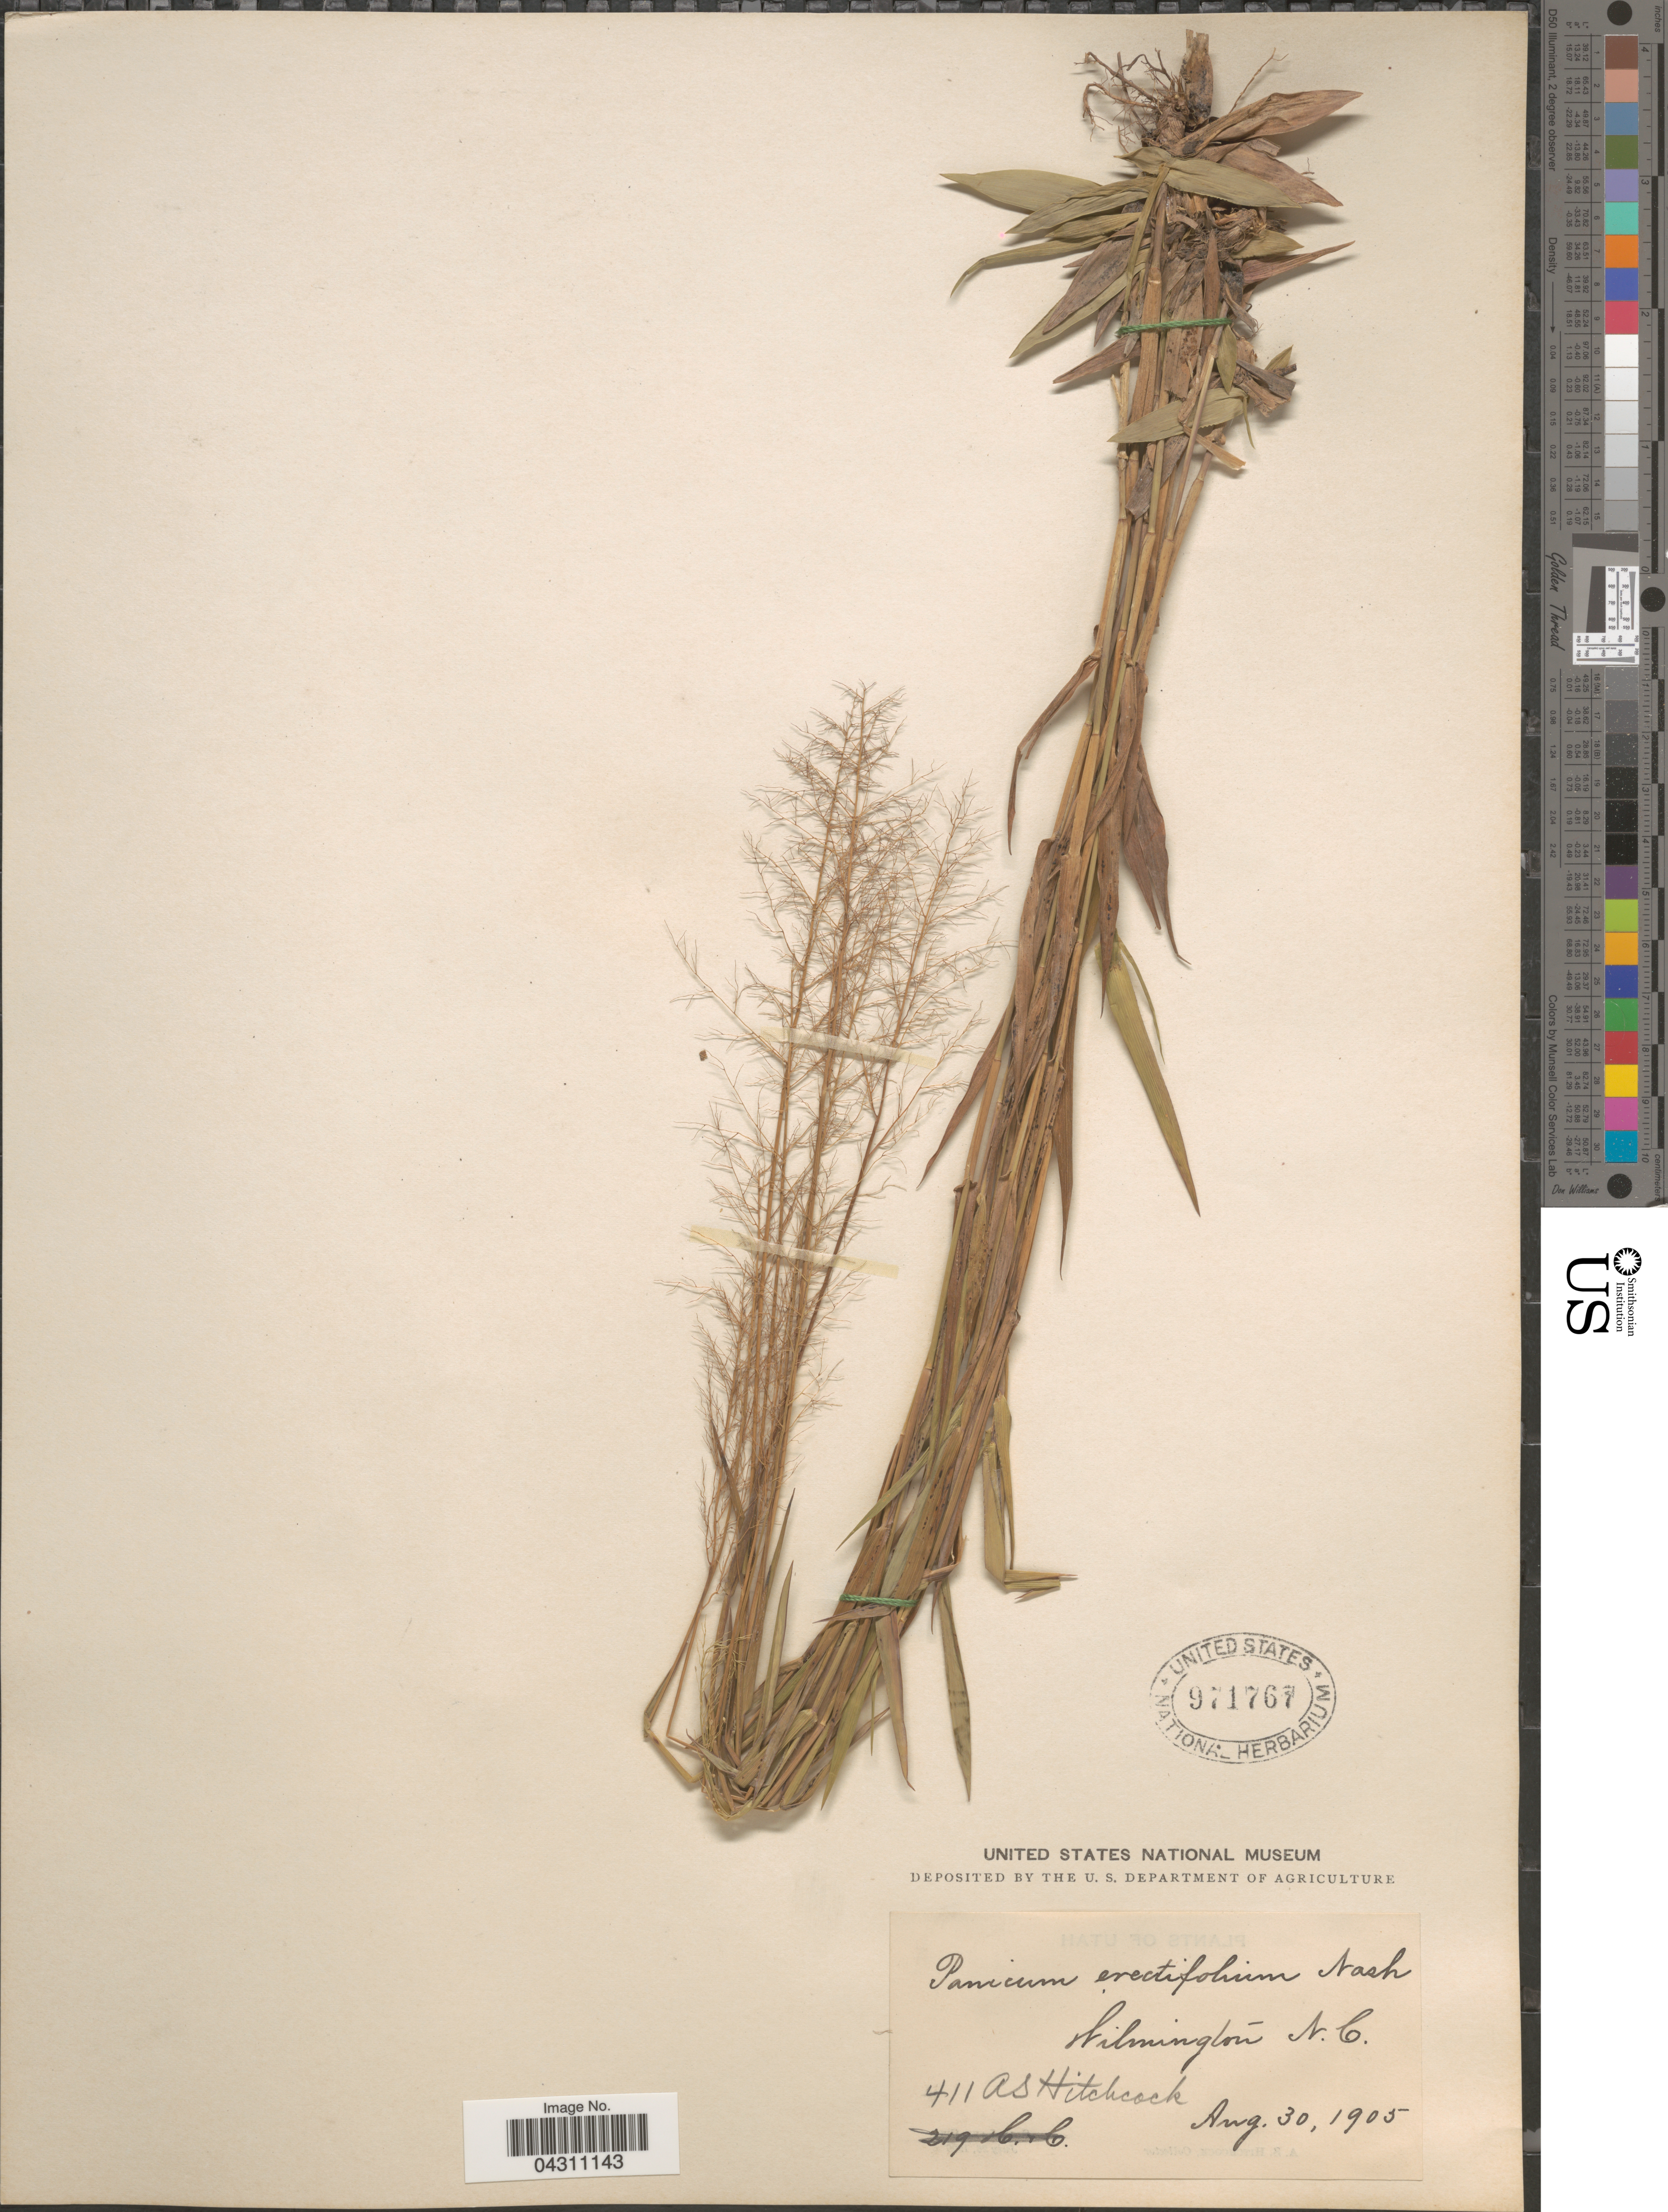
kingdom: Plantae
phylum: Tracheophyta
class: Liliopsida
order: Poales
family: Poaceae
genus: Dichanthelium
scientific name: Dichanthelium sphaerocarpon var. floridanum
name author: (Vasey) Davidse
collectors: A. S. Hitchcock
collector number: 411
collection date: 1905-08-30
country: United States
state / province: North Carolina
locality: Wilmington.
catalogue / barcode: US 971767